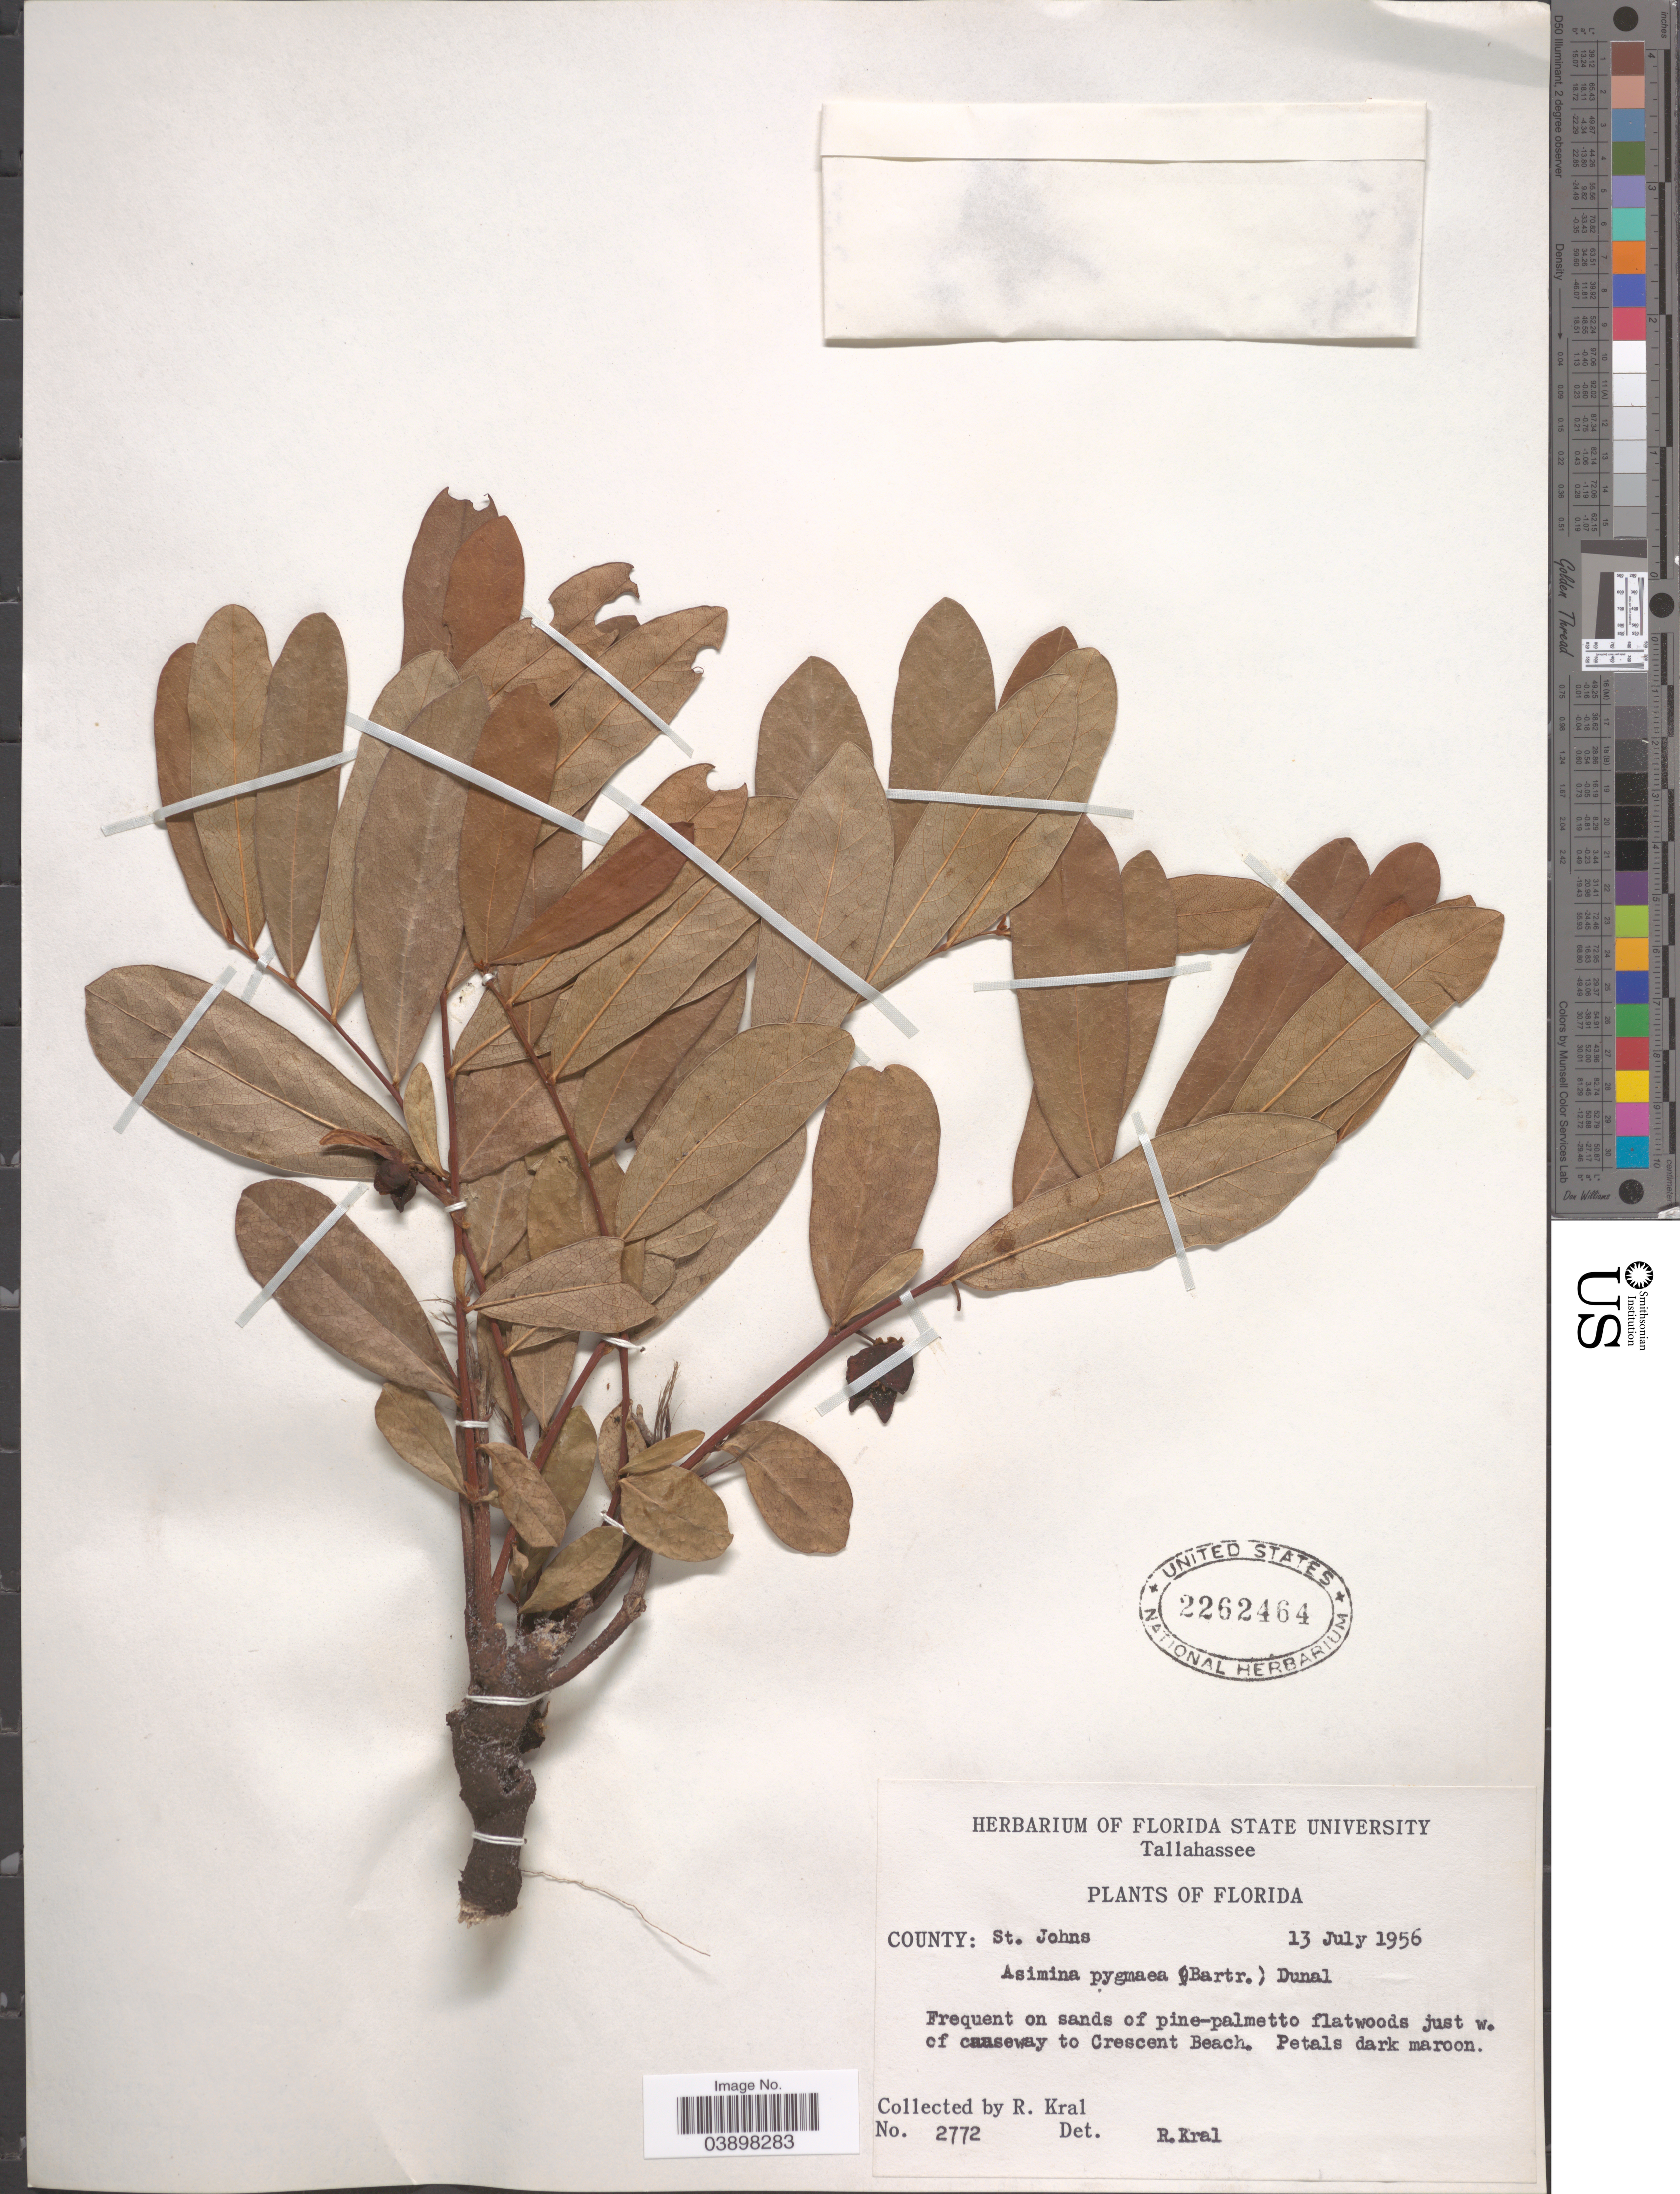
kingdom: Plantae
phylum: Tracheophyta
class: Magnoliopsida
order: Magnoliales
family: Annonaceae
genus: Asimina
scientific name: Asimina pygmaea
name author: Dunal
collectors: R. Kral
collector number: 2772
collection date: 1956-07-13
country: United States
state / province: Florida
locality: County: St. Johns. Just w. of causeway to Crescent Beach.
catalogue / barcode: US 2262464